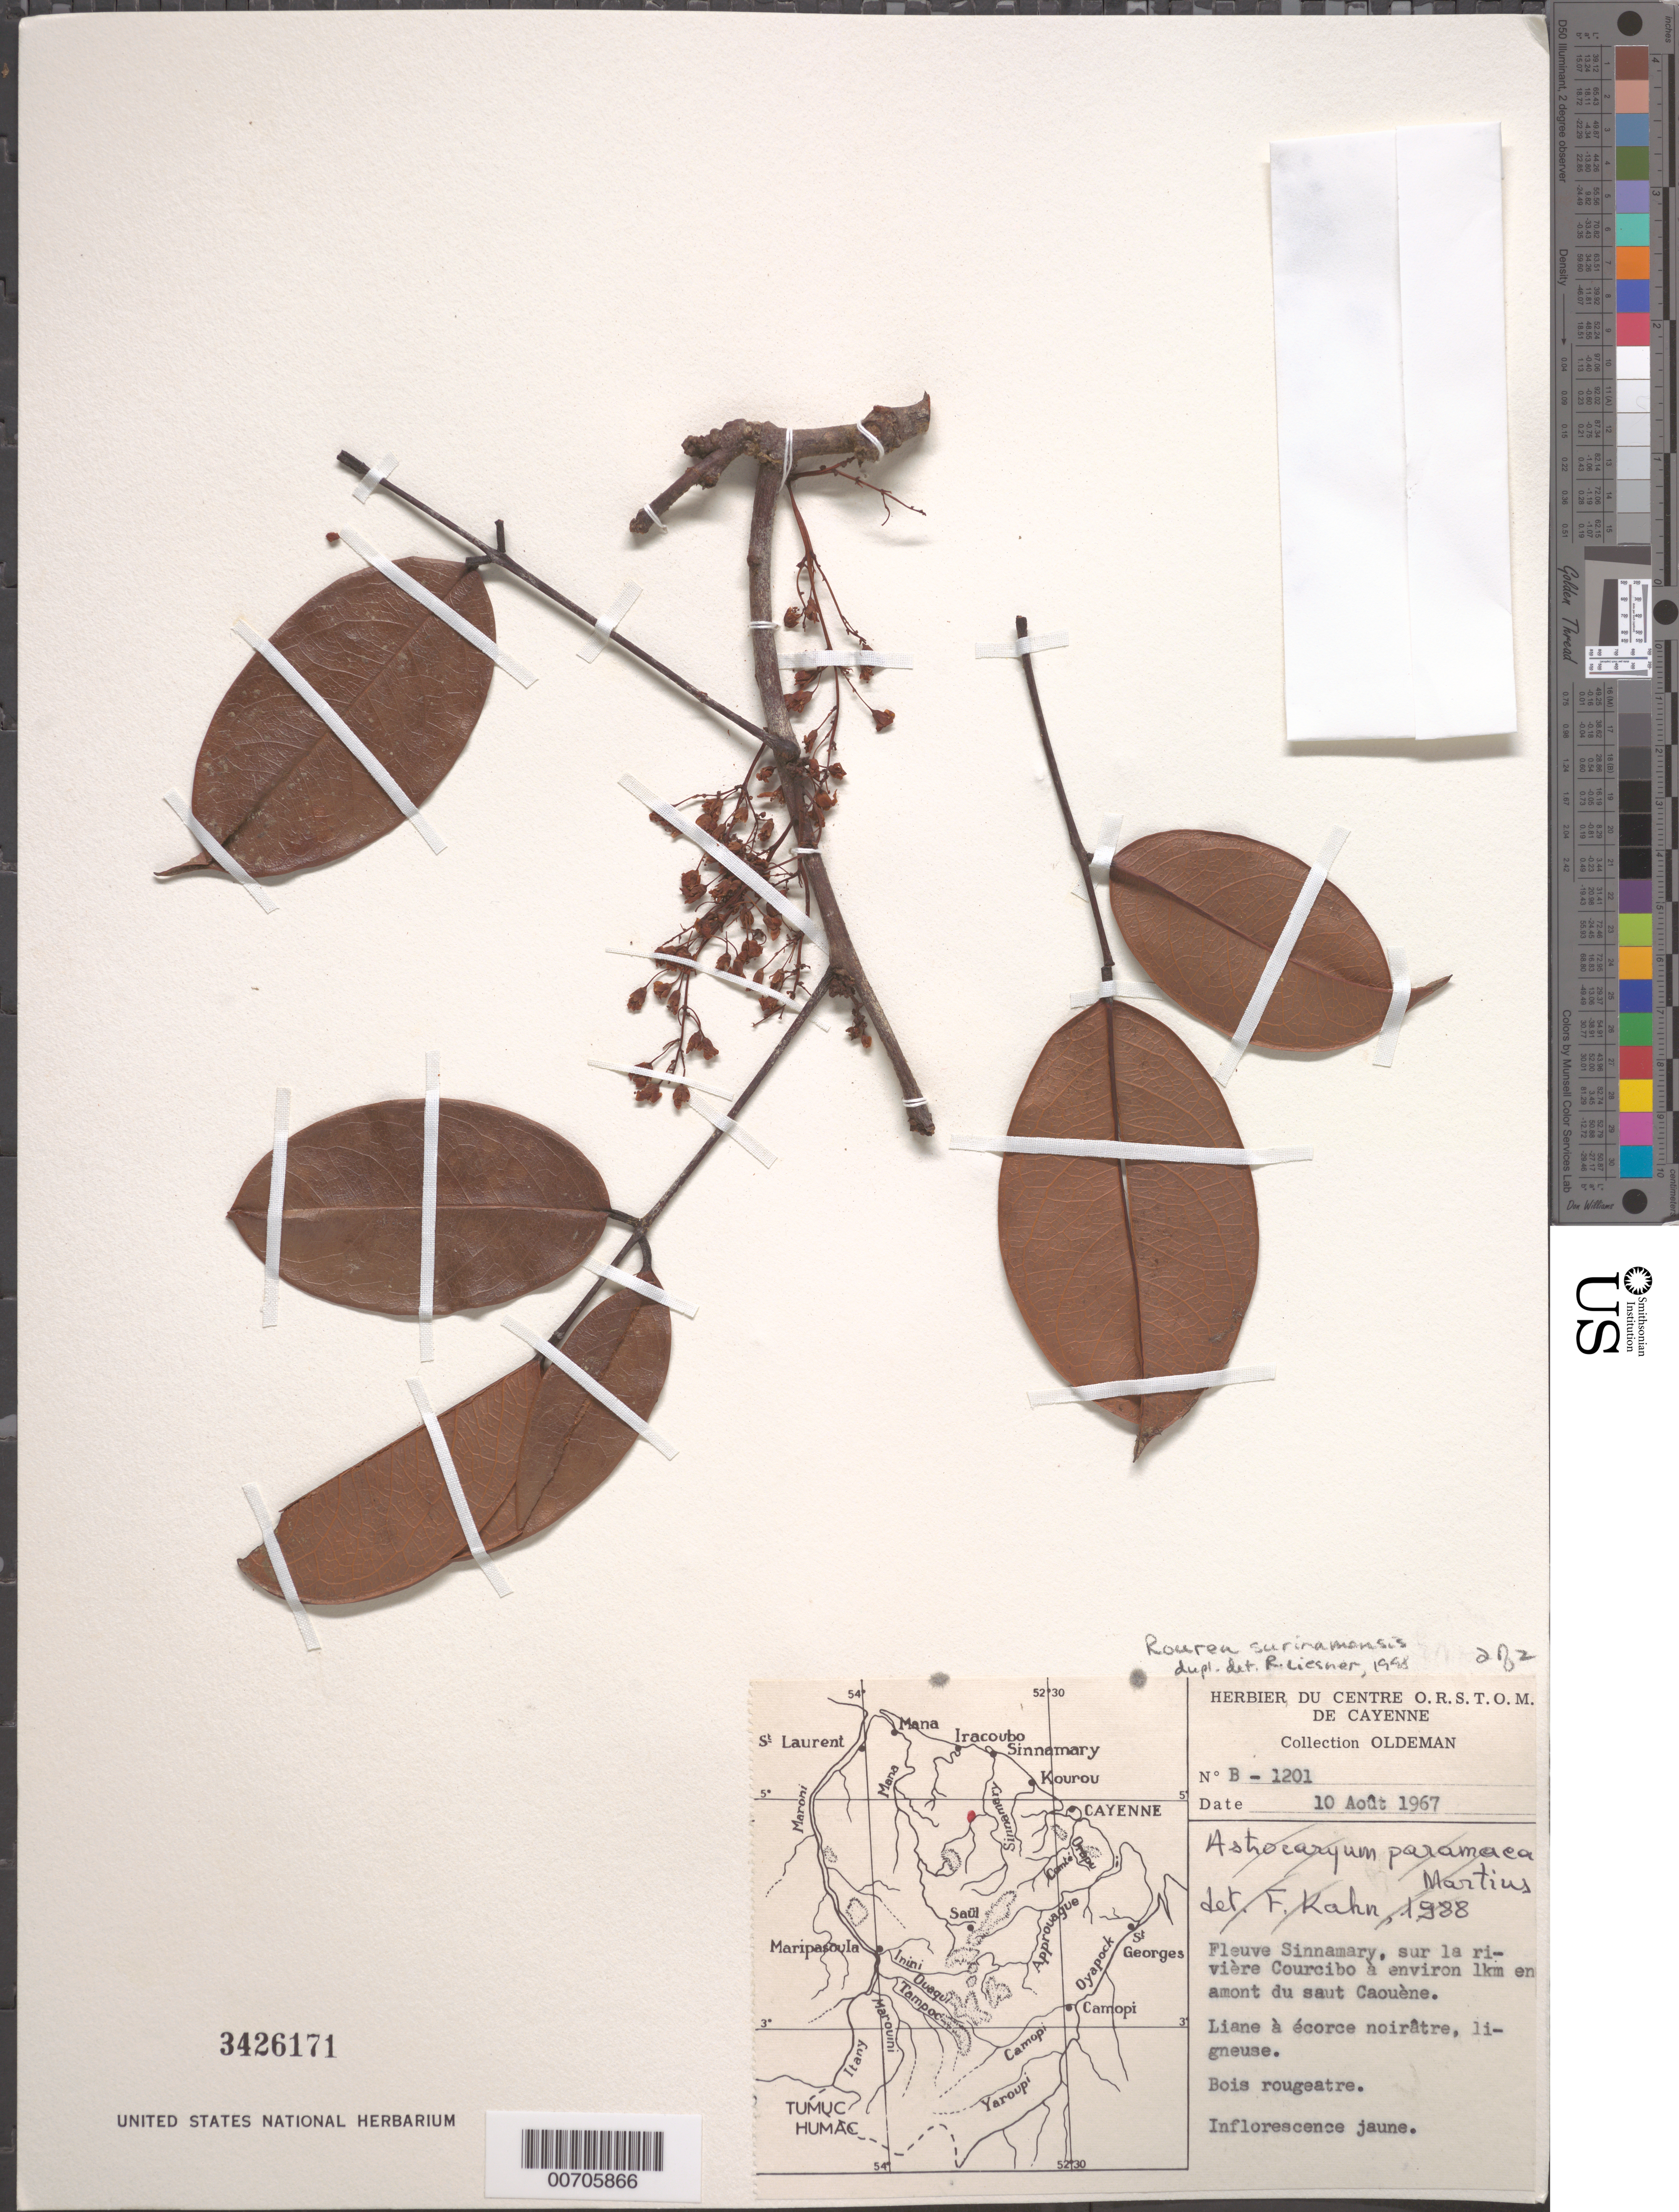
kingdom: Plantae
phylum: Tracheophyta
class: Magnoliopsida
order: Oxalidales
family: Connaraceae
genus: Rourea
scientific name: Rourea surinamensis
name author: Miq.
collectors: -- Oldeman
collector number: B - 1201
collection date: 1967-08-10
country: French Guiana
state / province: Cayenne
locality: Fleuve Sinnamary, sur la rivière Courcibo à environ 1km en amont du saut Caouène.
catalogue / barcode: US 3426171